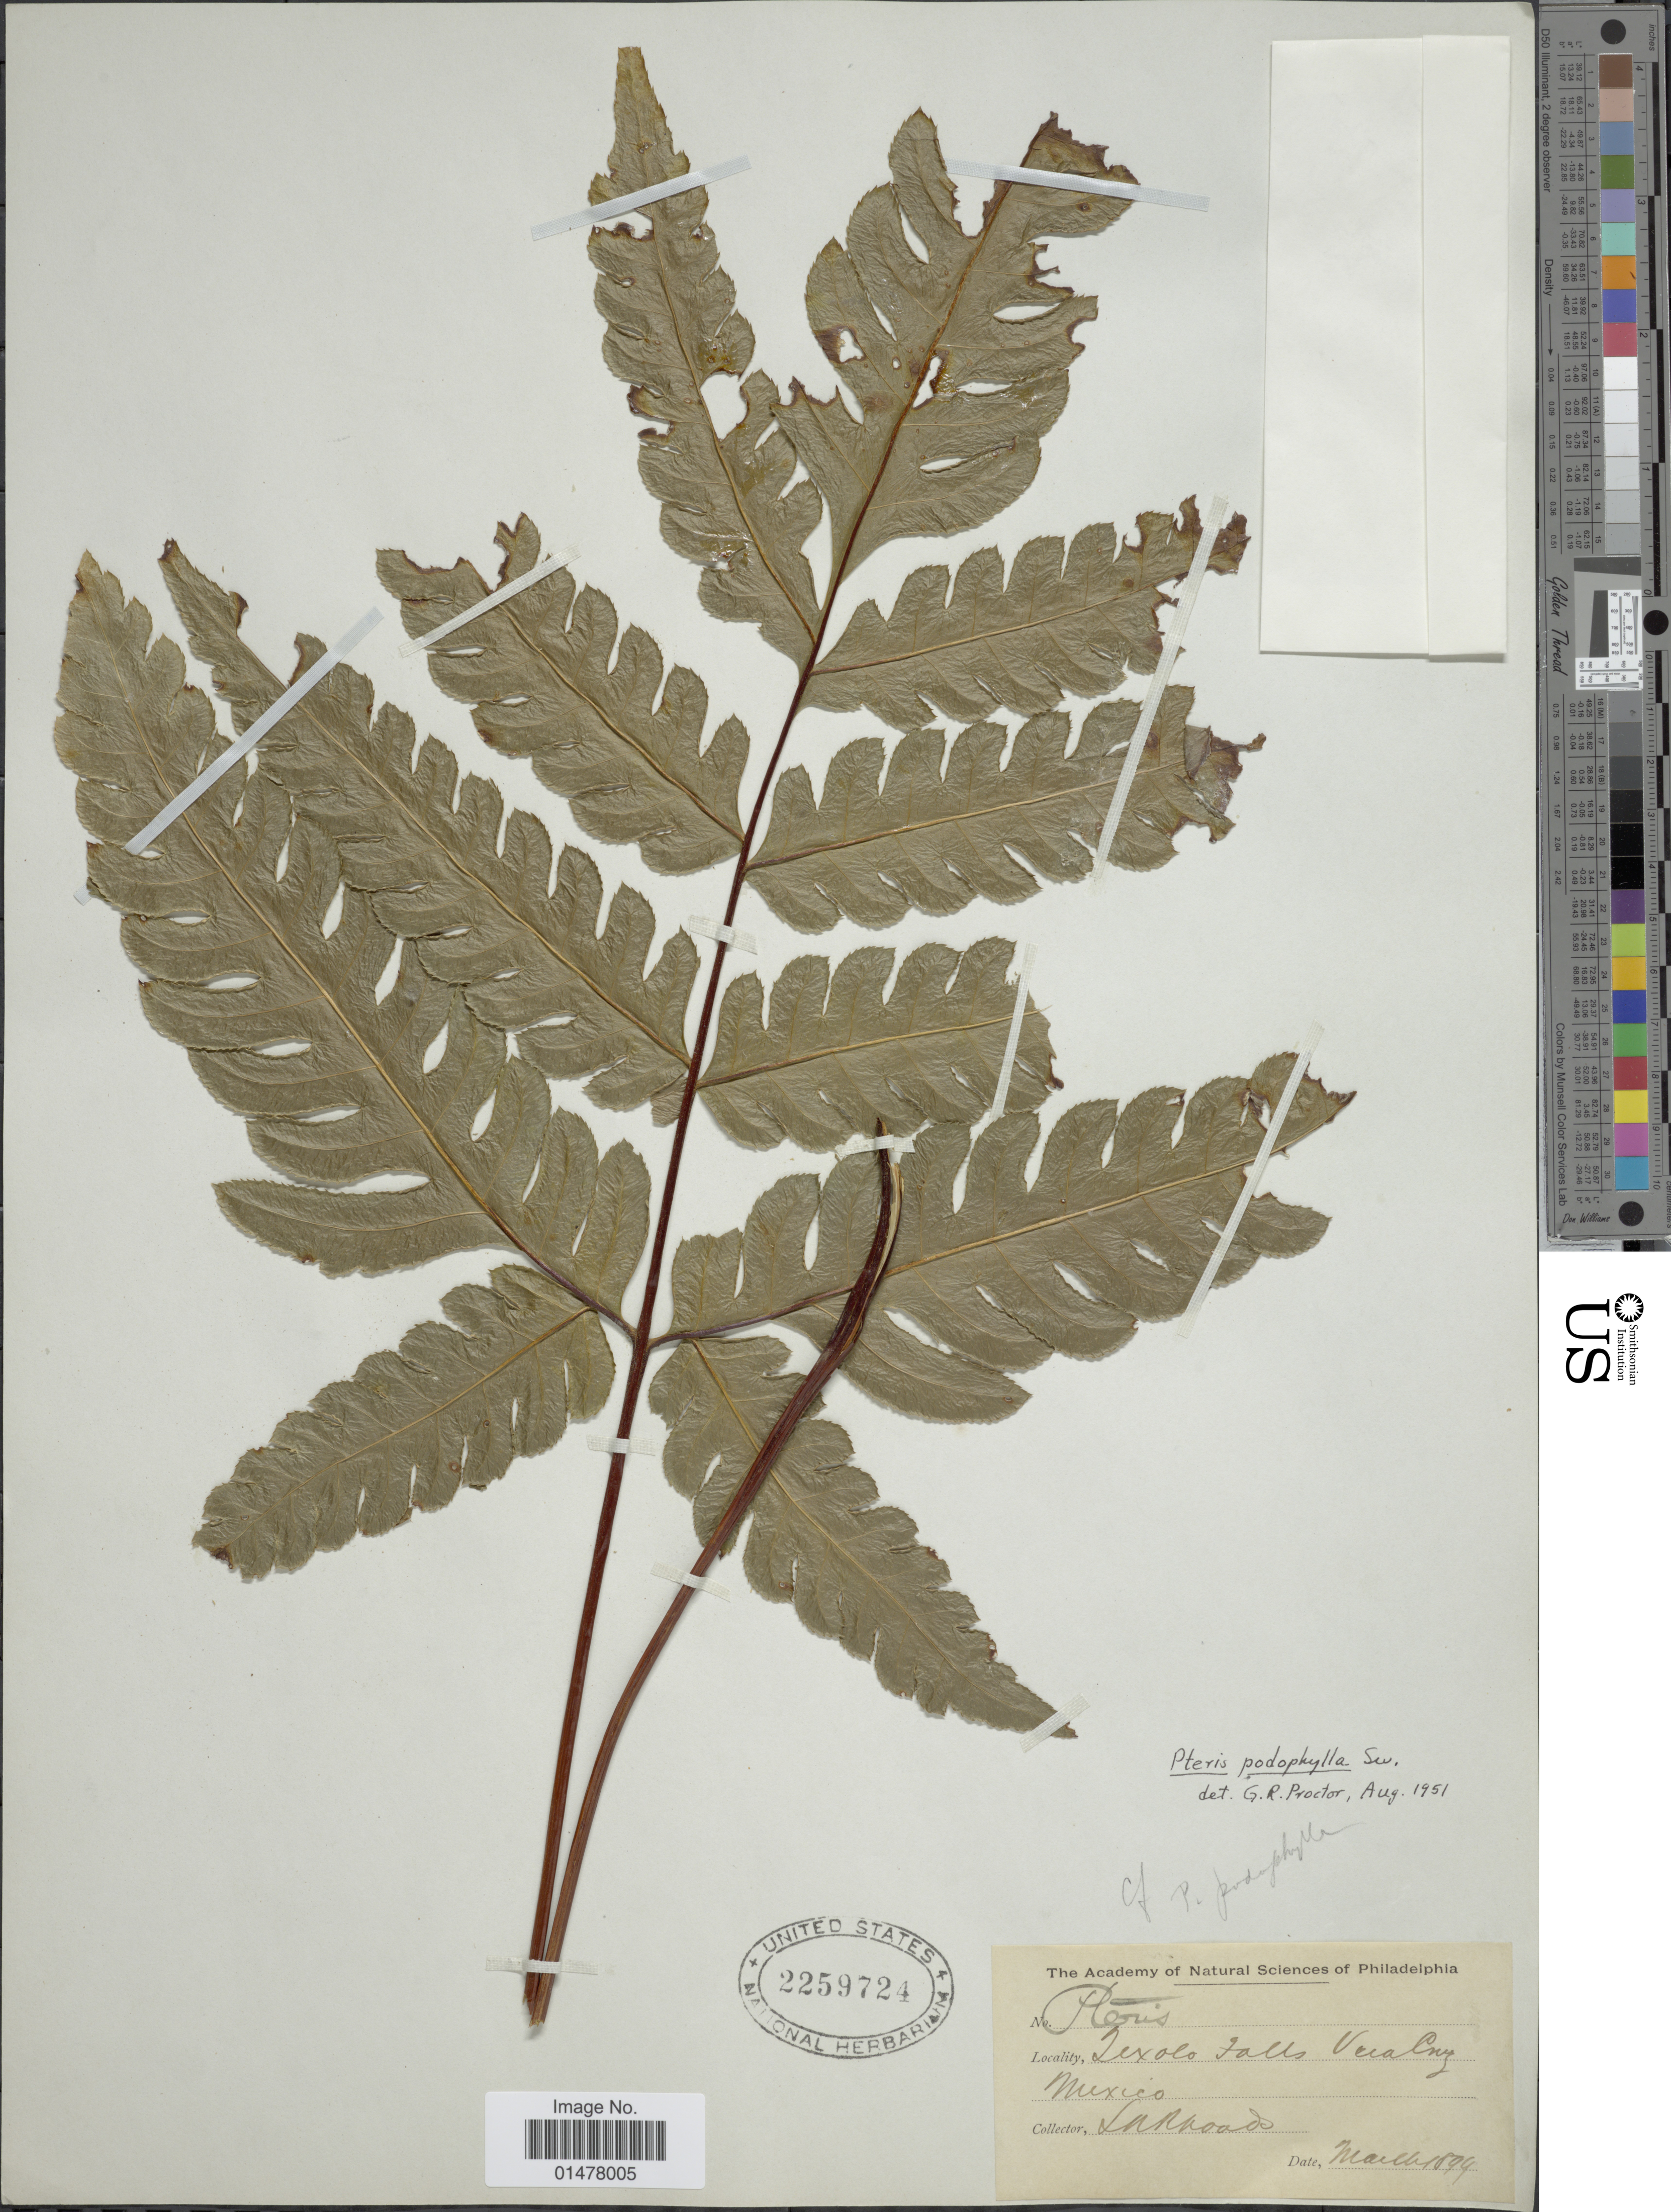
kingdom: Plantae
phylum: Tracheophyta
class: Polypodiopsida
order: Polypodiales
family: Pteridaceae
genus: Pteris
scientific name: Pteris podophylla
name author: Sw.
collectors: S. Rhoads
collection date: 1894-03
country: Mexico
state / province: Veracruz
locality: Texolo falls Veracruz, Mexico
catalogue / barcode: US 2259724